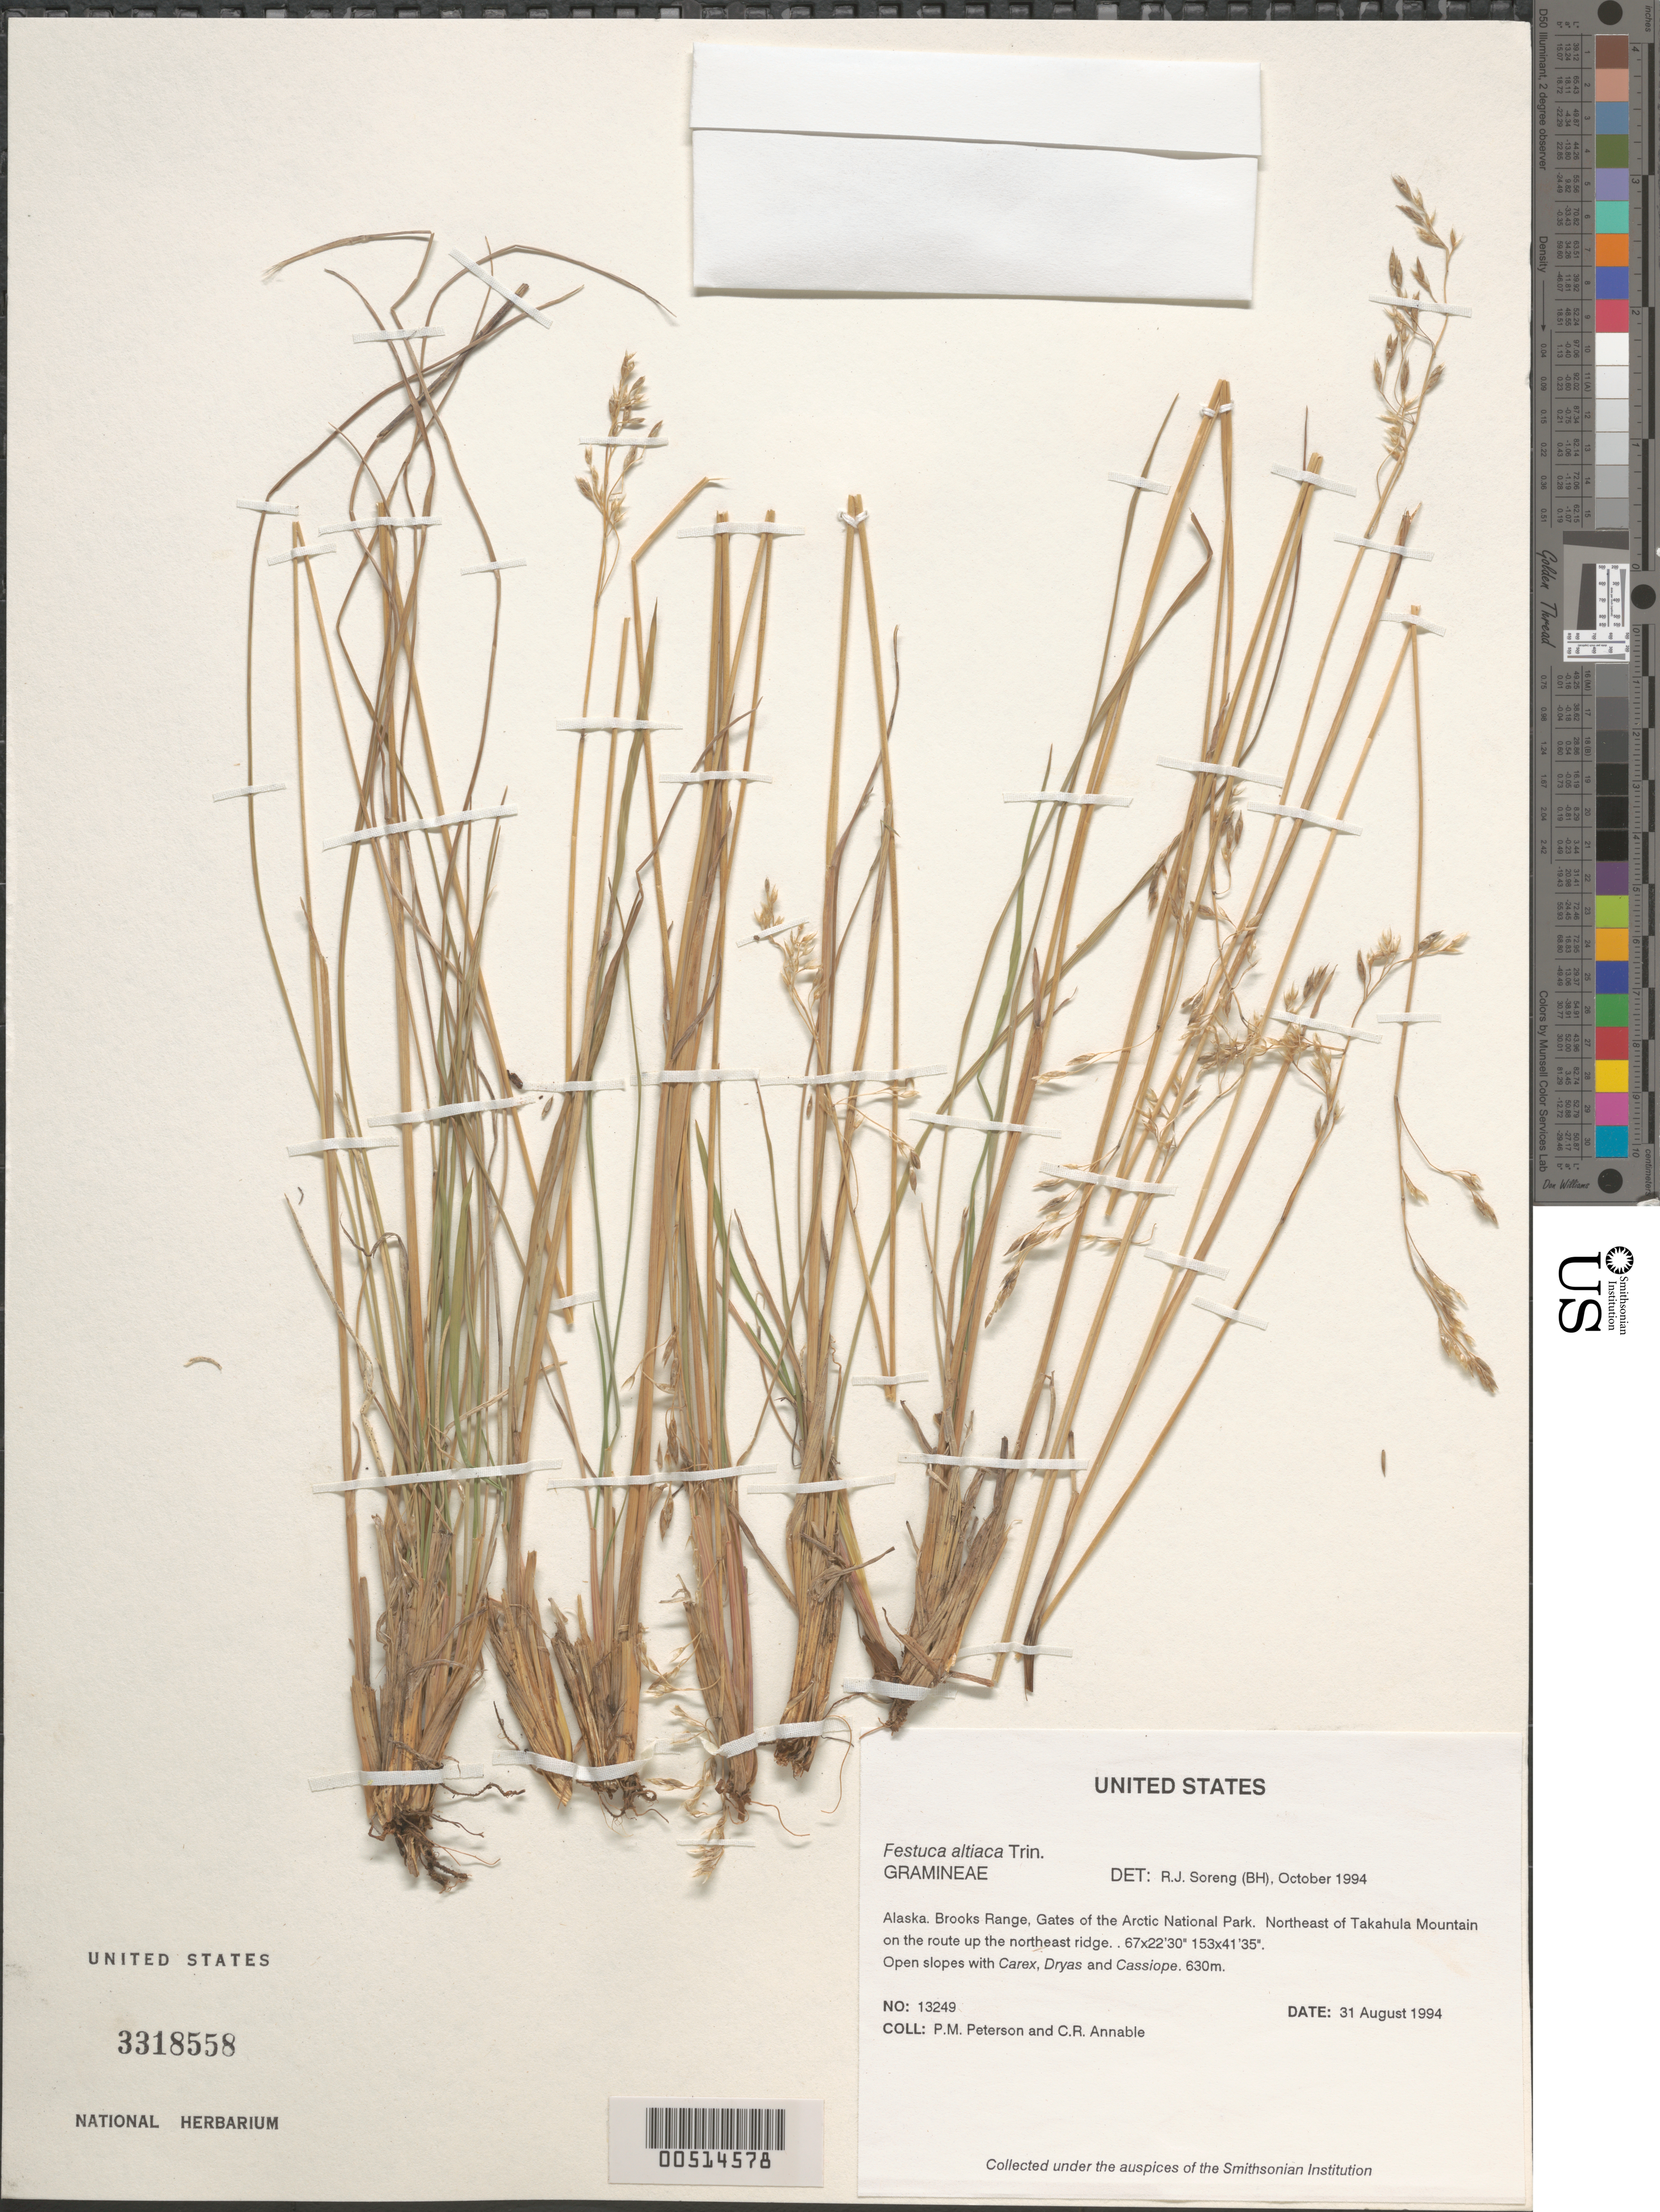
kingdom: Plantae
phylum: Tracheophyta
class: Liliopsida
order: Poales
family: Poaceae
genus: Festuca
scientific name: Festuca altaica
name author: Trin.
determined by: Soreng, Robert J., Research Associate (BOT), Smithsonian Institution - National Museum of Natural History (UNITED STATES)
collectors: P. M. Peterson & C. R. Annable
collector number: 13249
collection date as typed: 31 Aug 1994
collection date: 1994-08-31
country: United States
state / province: Alaska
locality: Brooks Range, Gates of the Arctic National Park. Northeast of Takahula Mountain on the route up the northeast ridge.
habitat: Open slopes with {Carex}, {Dryas} and {Cassiope}.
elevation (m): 630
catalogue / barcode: US 3318558